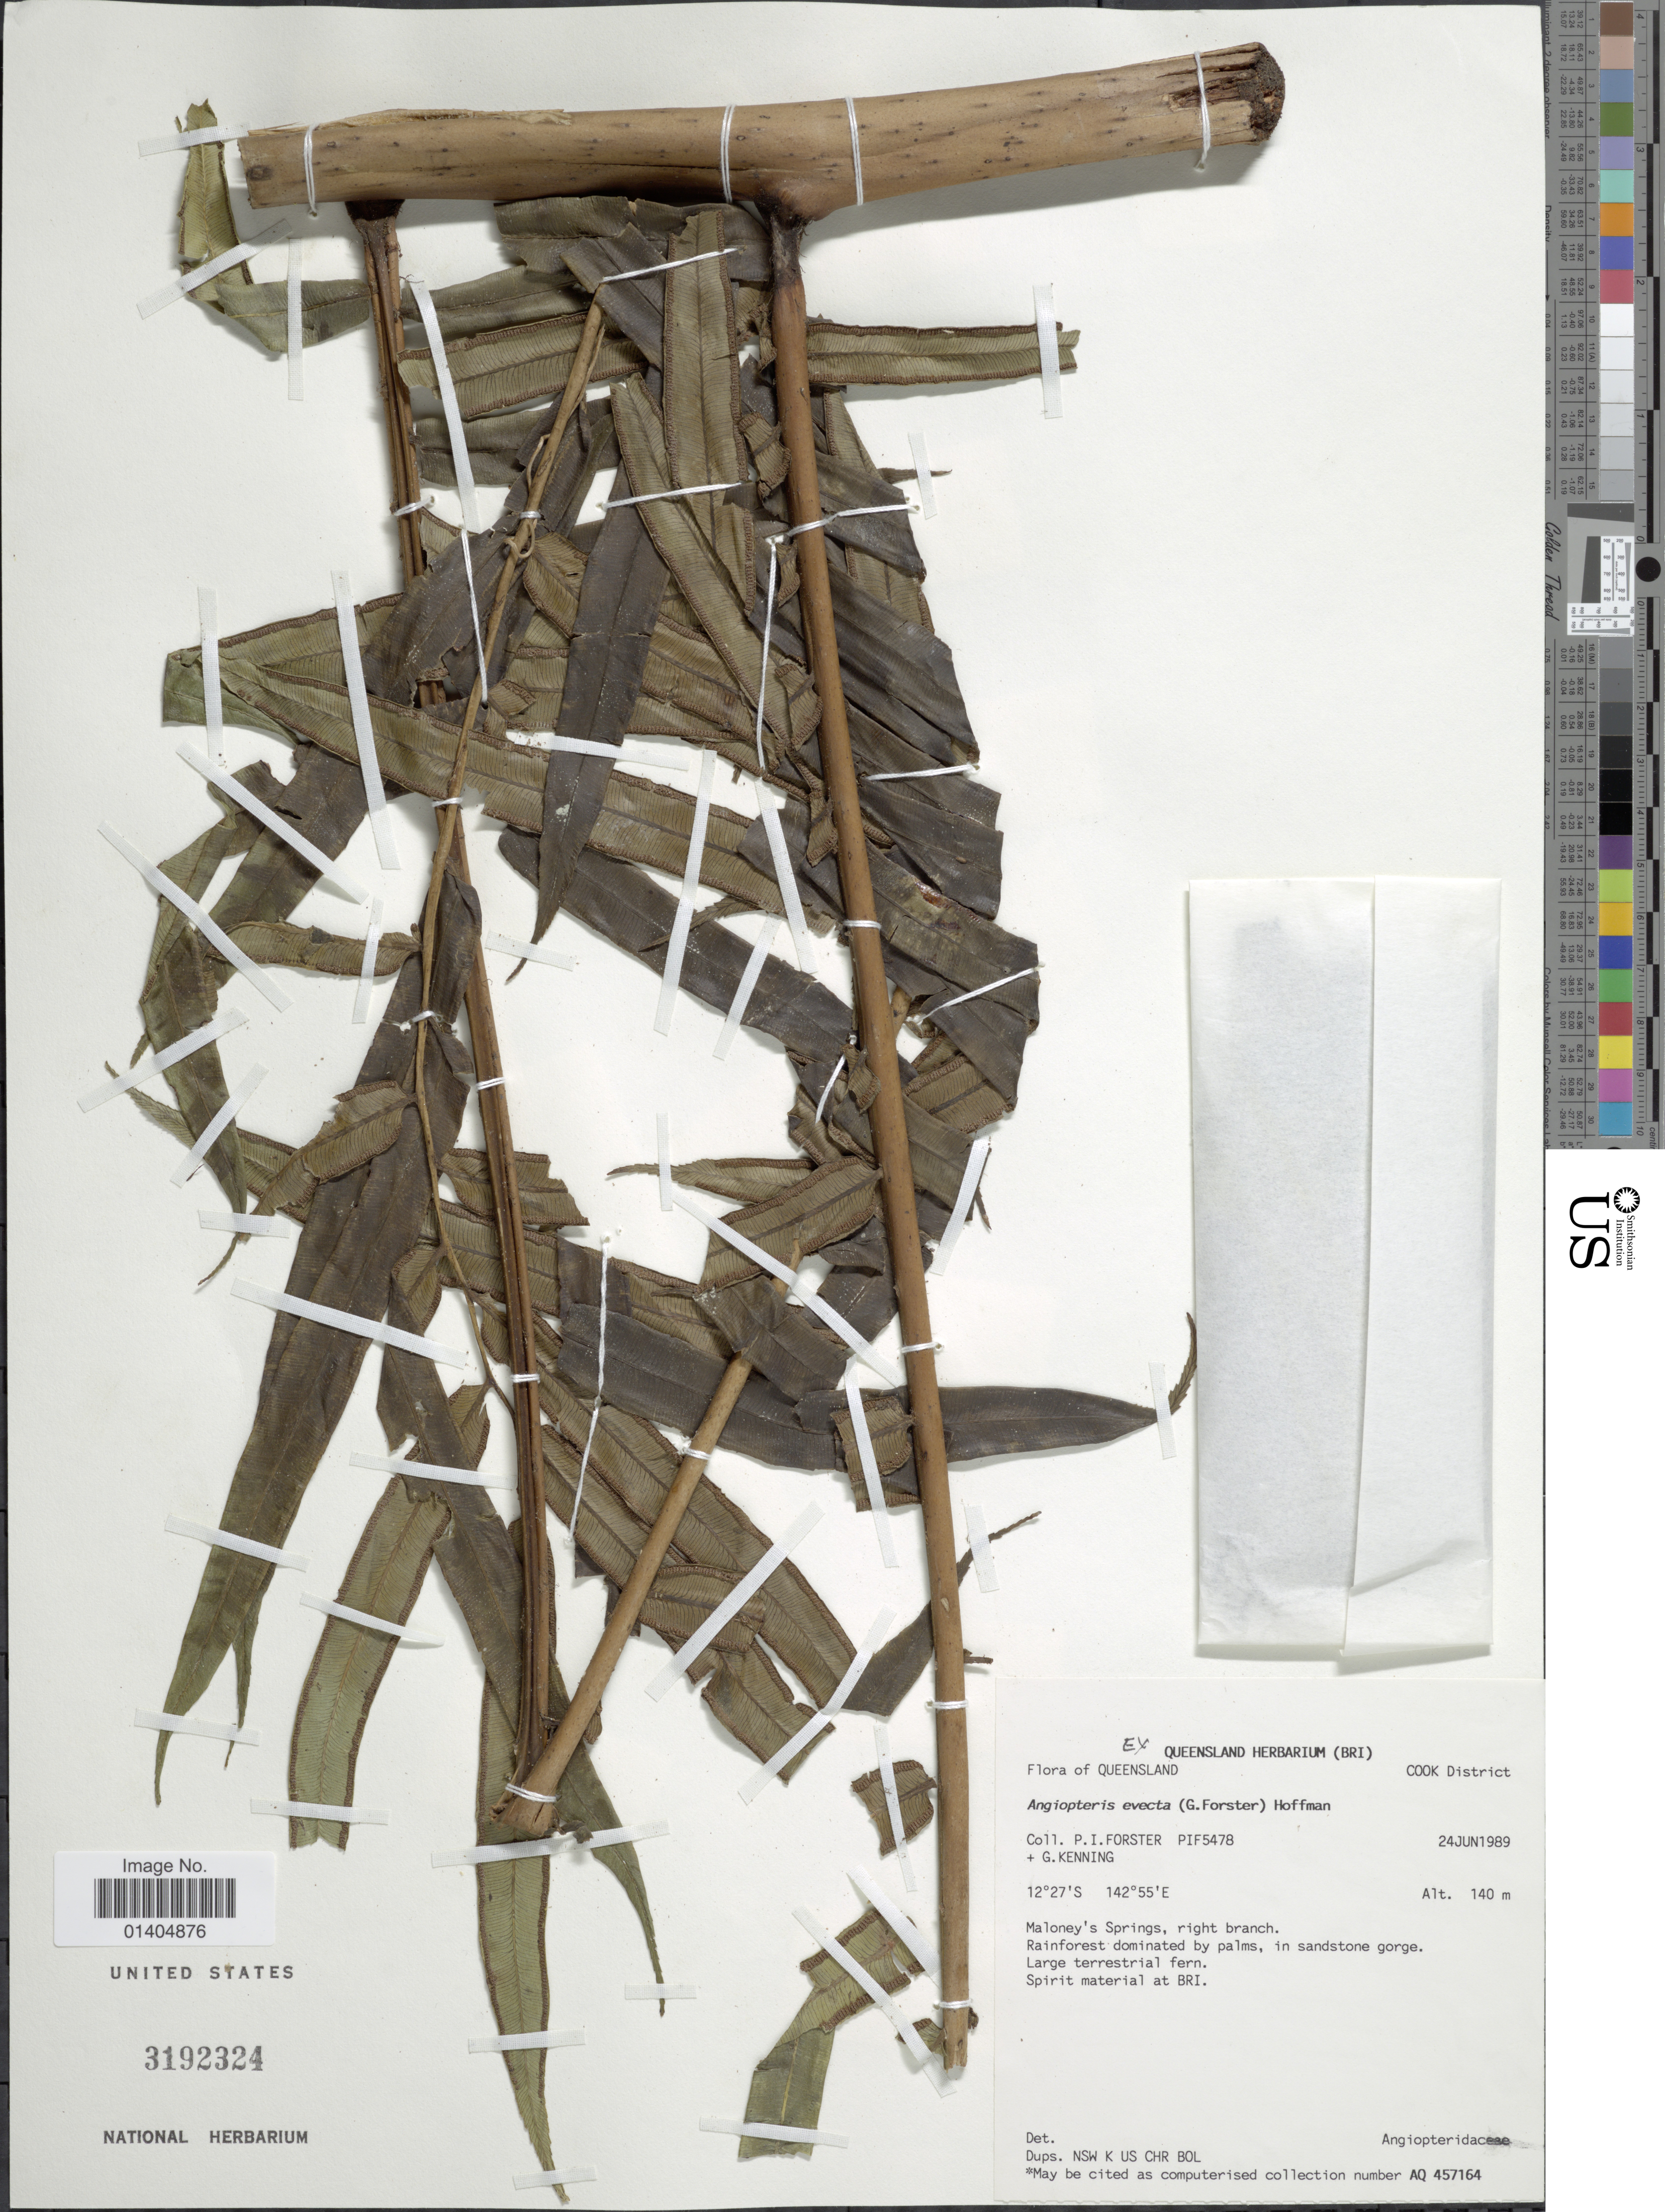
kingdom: Plantae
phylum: Tracheophyta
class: Polypodiopsida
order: Marattiales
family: Marattiaceae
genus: Angiopteris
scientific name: Angiopteris evecta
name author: (G. Forst.) Hoffm.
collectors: P. Forster & G. Kenning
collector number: PIF5478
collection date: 1989-06-24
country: Australia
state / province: Queensland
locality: Cook district, Maloney's Springs, right branch.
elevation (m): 140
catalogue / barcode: US 3192324